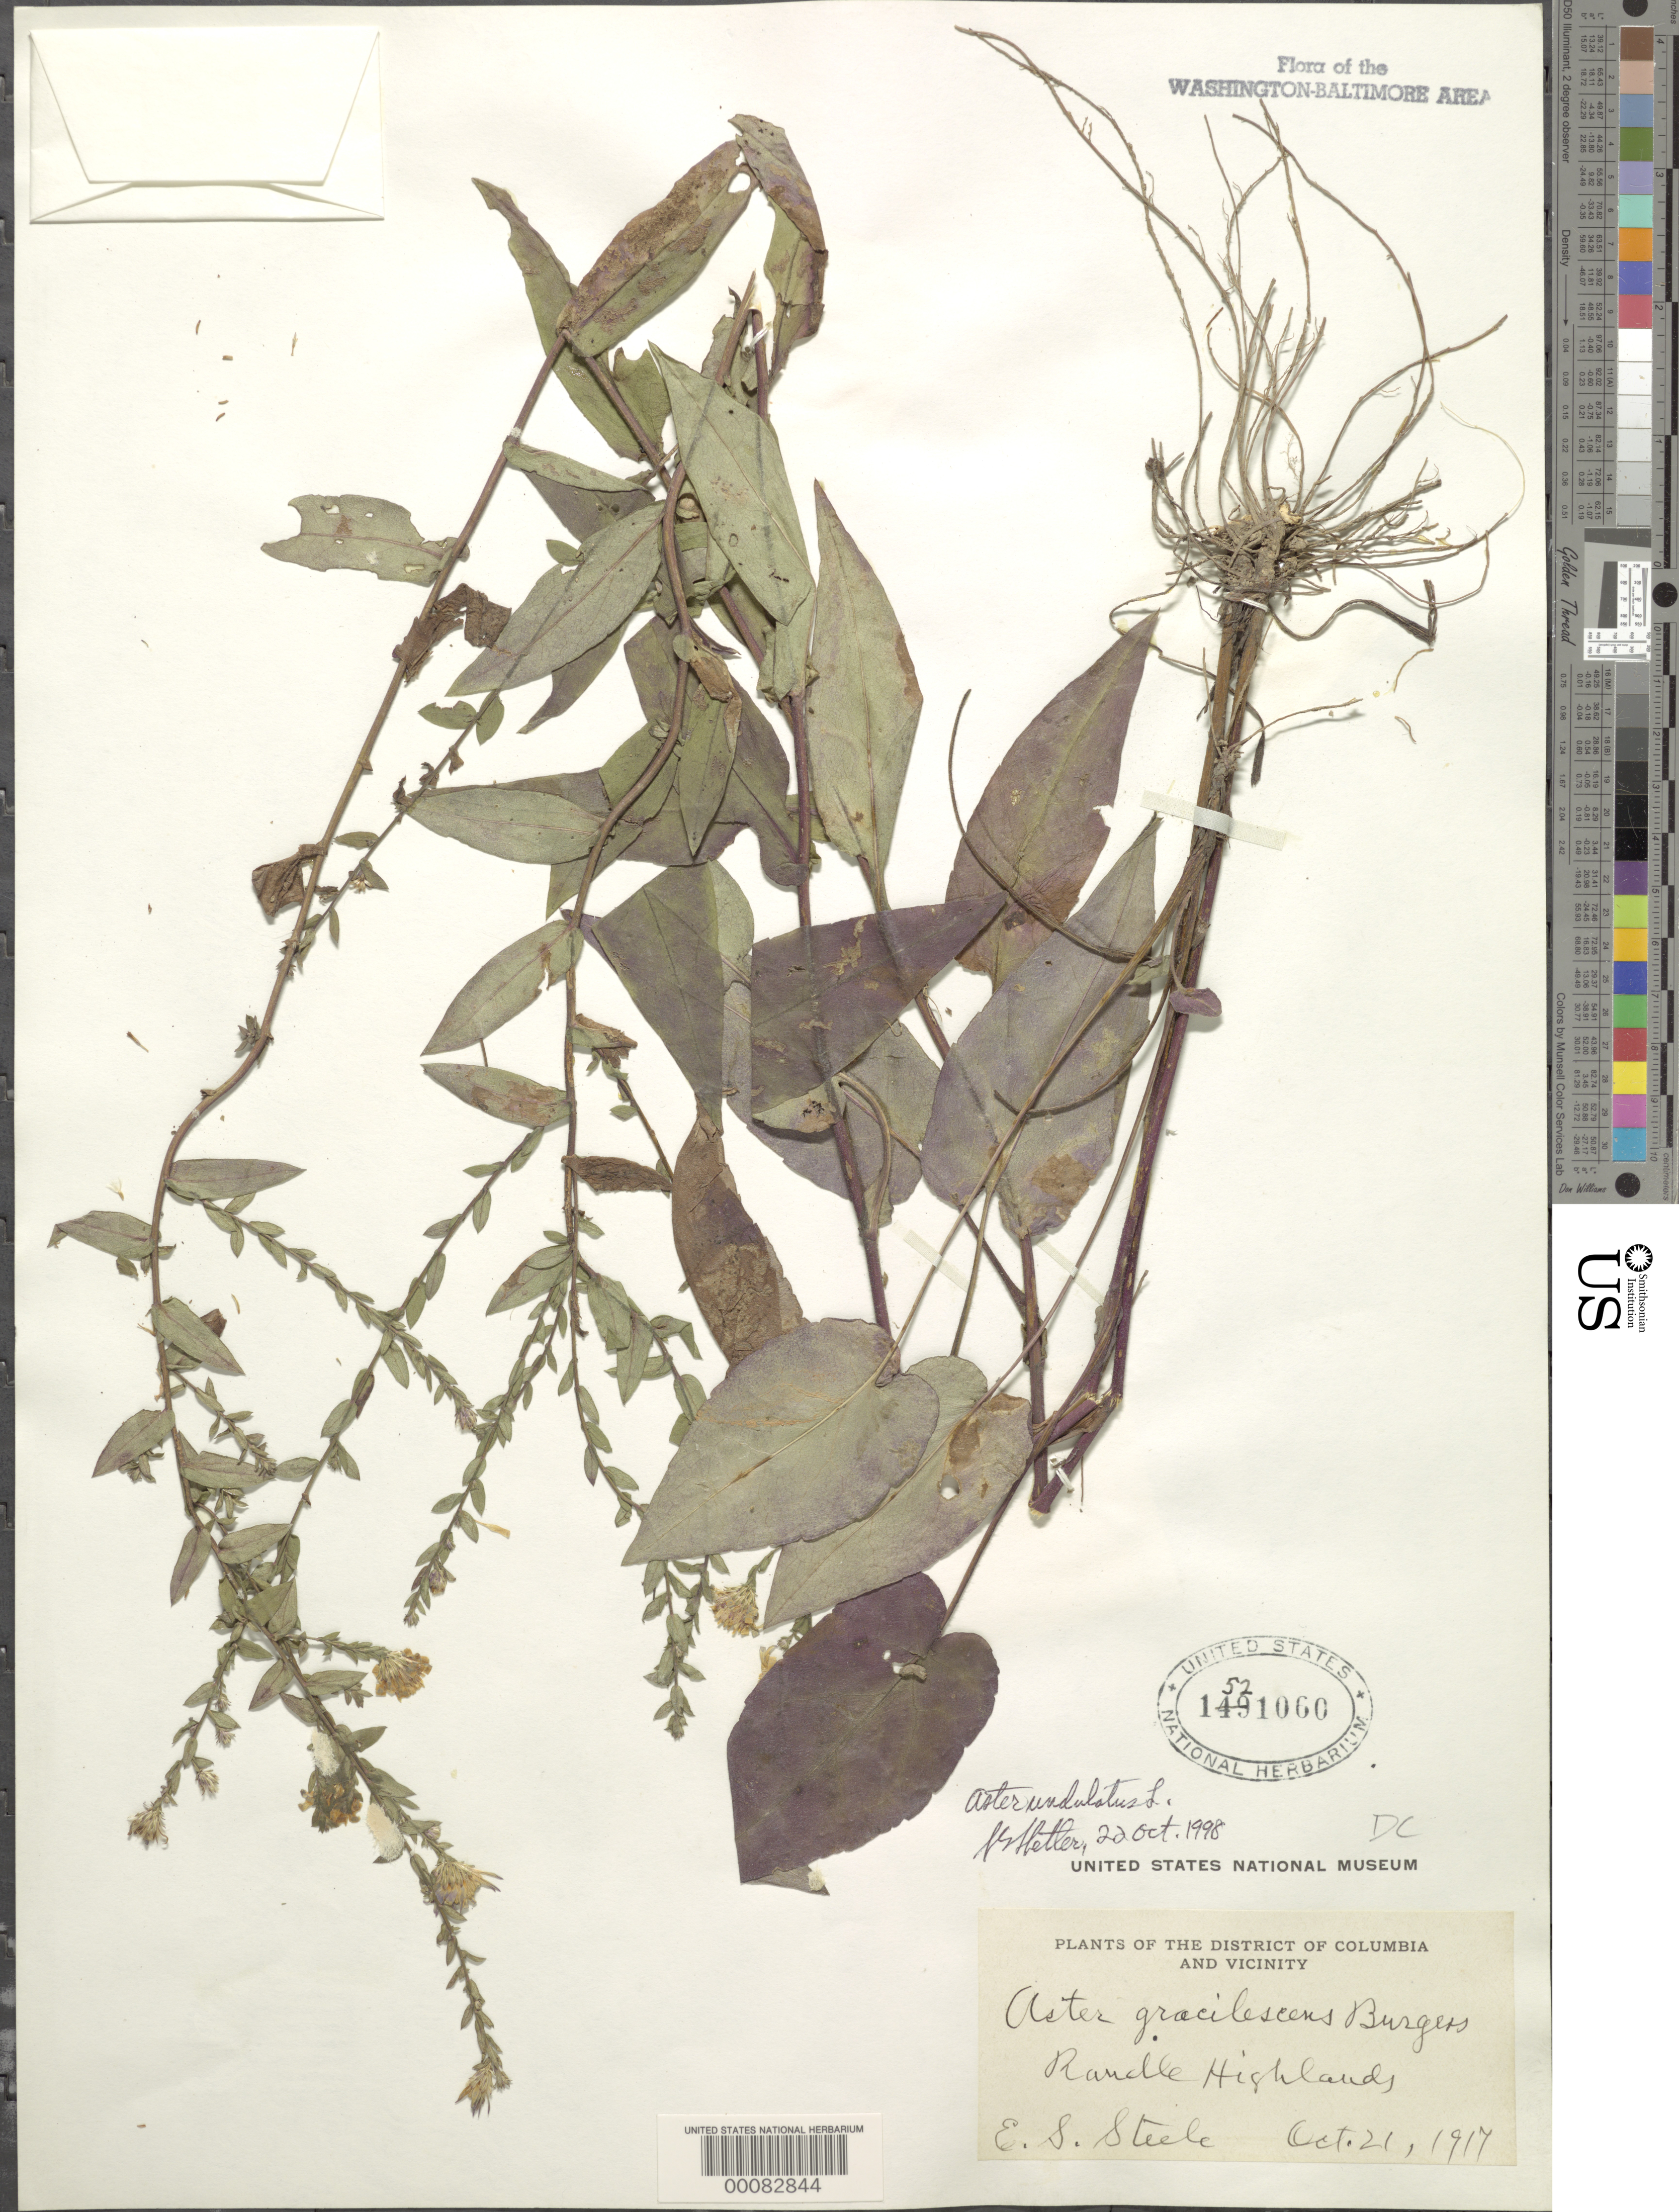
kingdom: Plantae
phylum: Tracheophyta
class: Magnoliopsida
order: Asterales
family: Asteraceae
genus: Symphyotrichum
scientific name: Symphyotrichum undulatum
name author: (L.) G.L. Nesom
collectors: E. Steele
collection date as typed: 21 Oct 1917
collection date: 1917-10-21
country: United States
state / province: District of Columbia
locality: Randle Highlands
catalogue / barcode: US 1521060